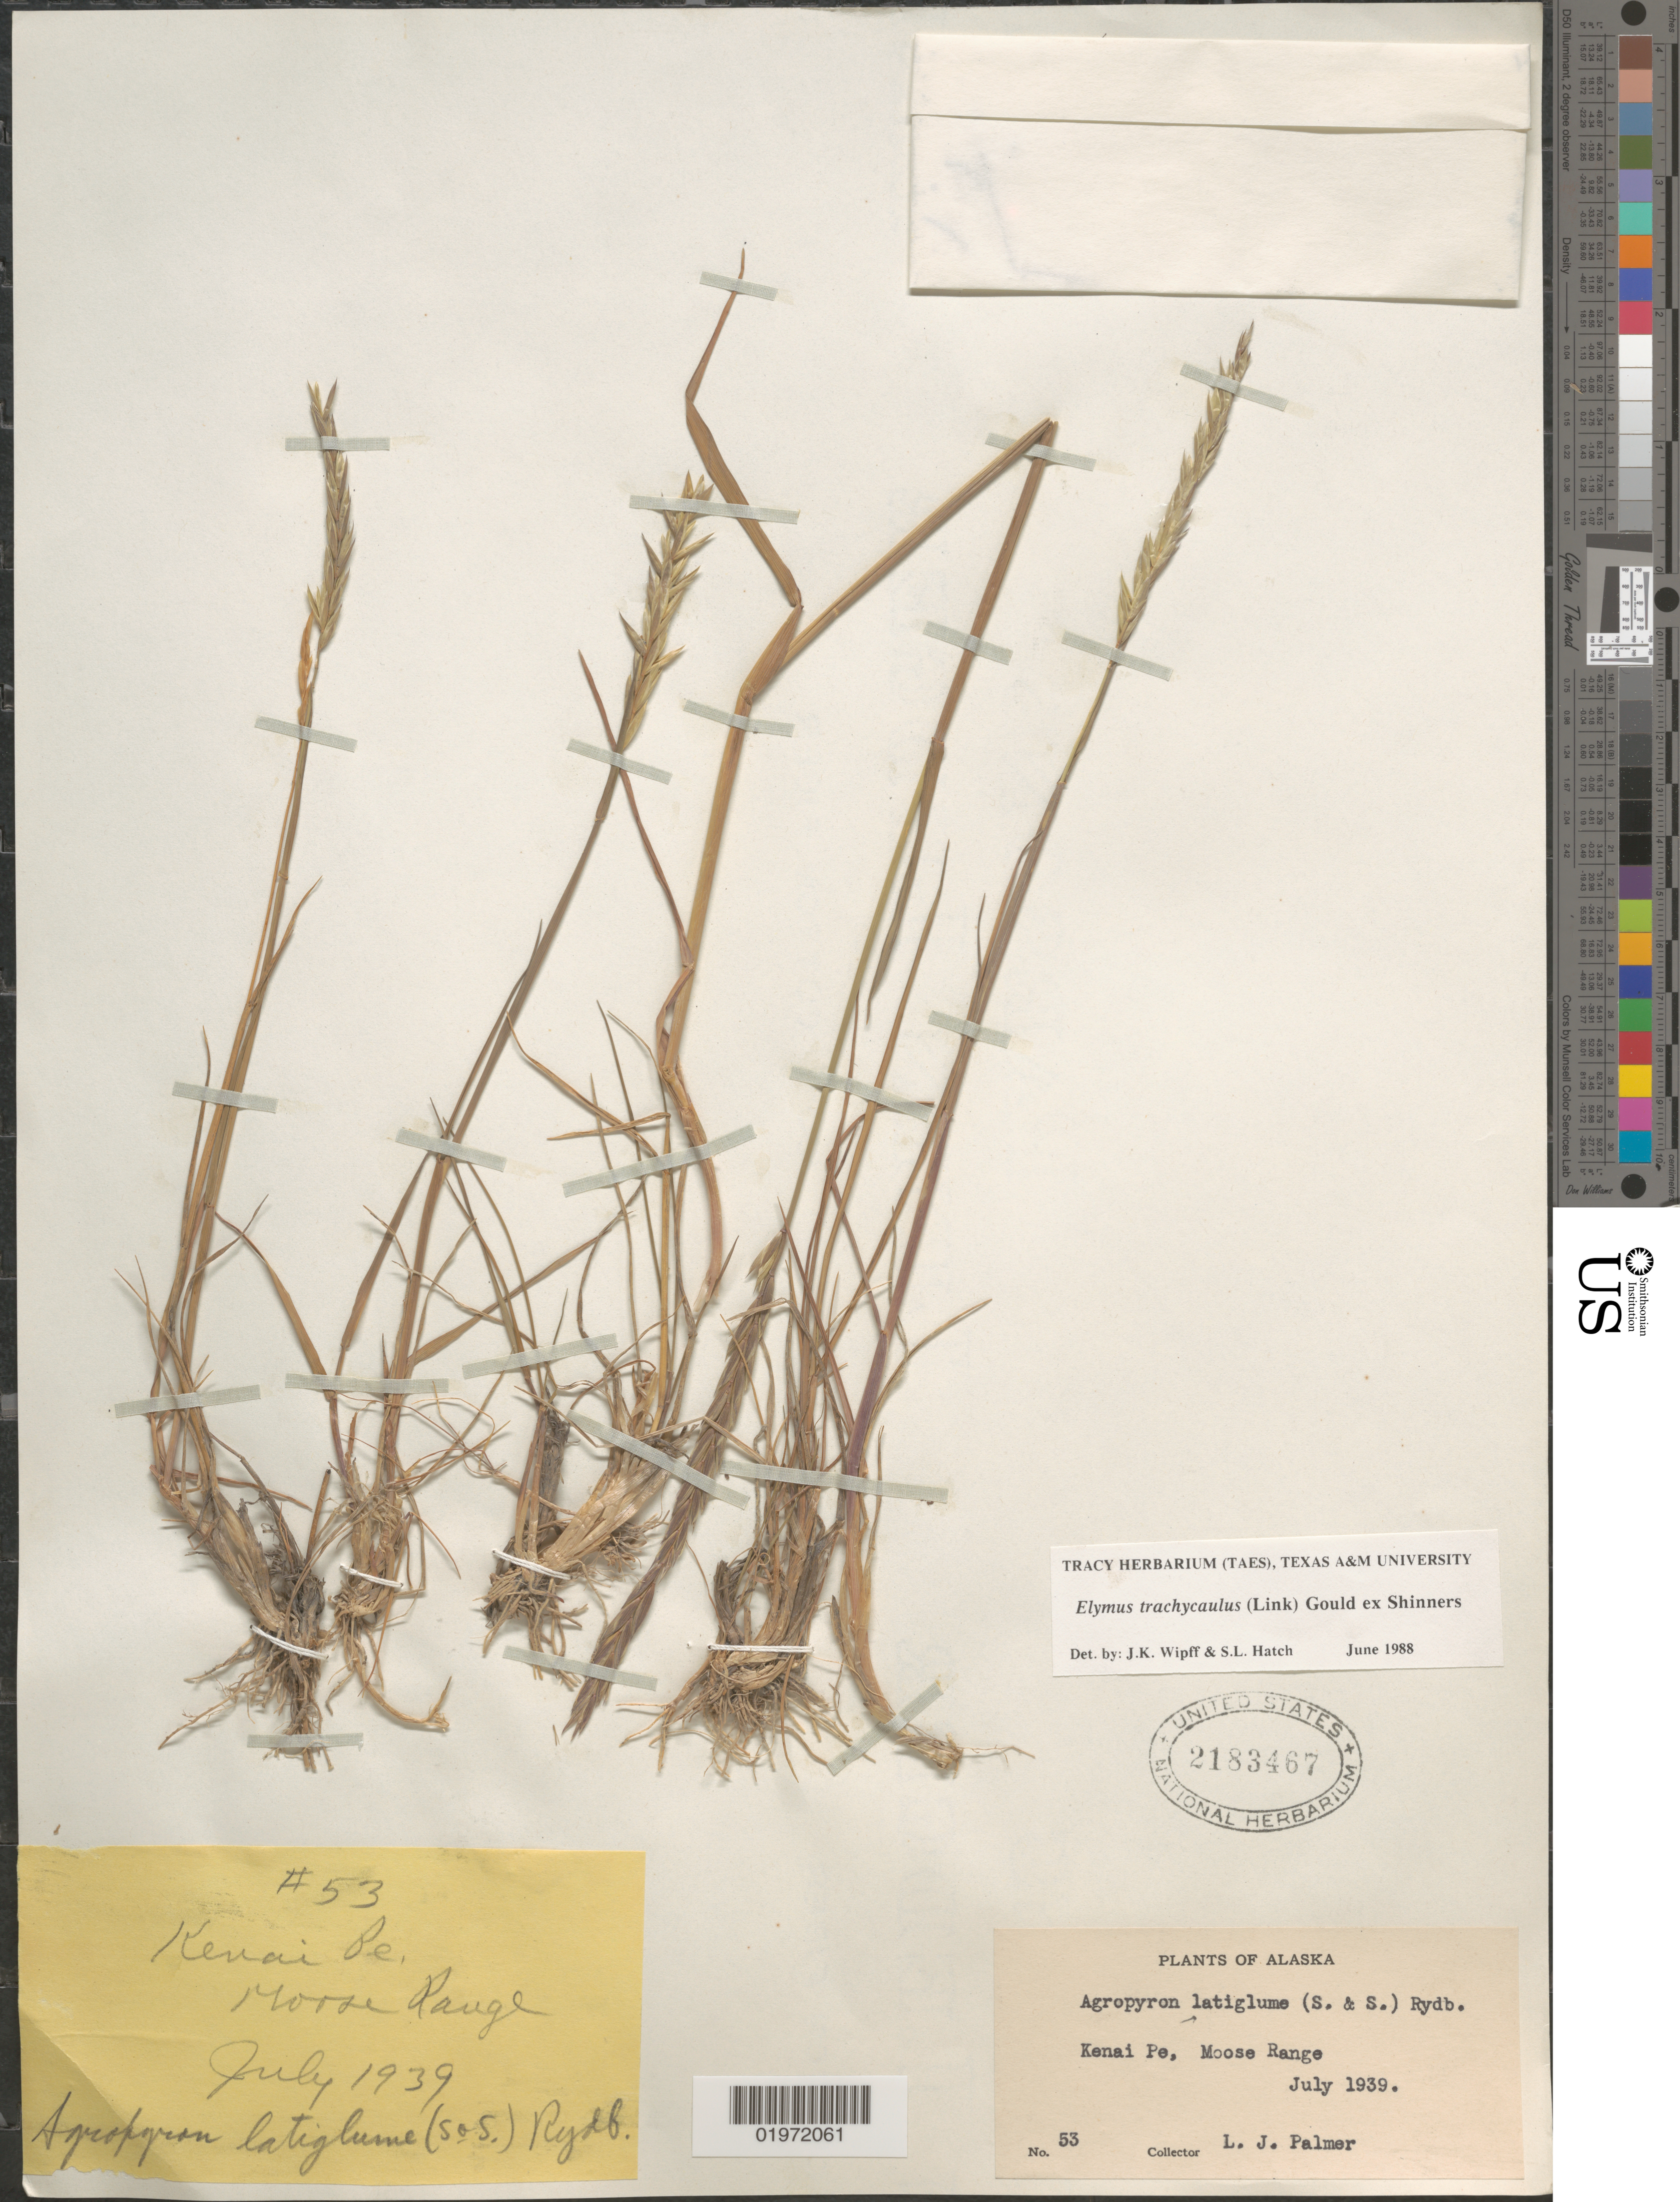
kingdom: Plantae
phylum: Tracheophyta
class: Liliopsida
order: Poales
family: Poaceae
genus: Elymus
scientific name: Elymus trachycaulus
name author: (Link) Gould ex Shinners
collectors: L. J. Palmer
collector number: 53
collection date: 1939-07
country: United States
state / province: Alaska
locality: Kenai Pe, Moose Range.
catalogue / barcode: US 2183467